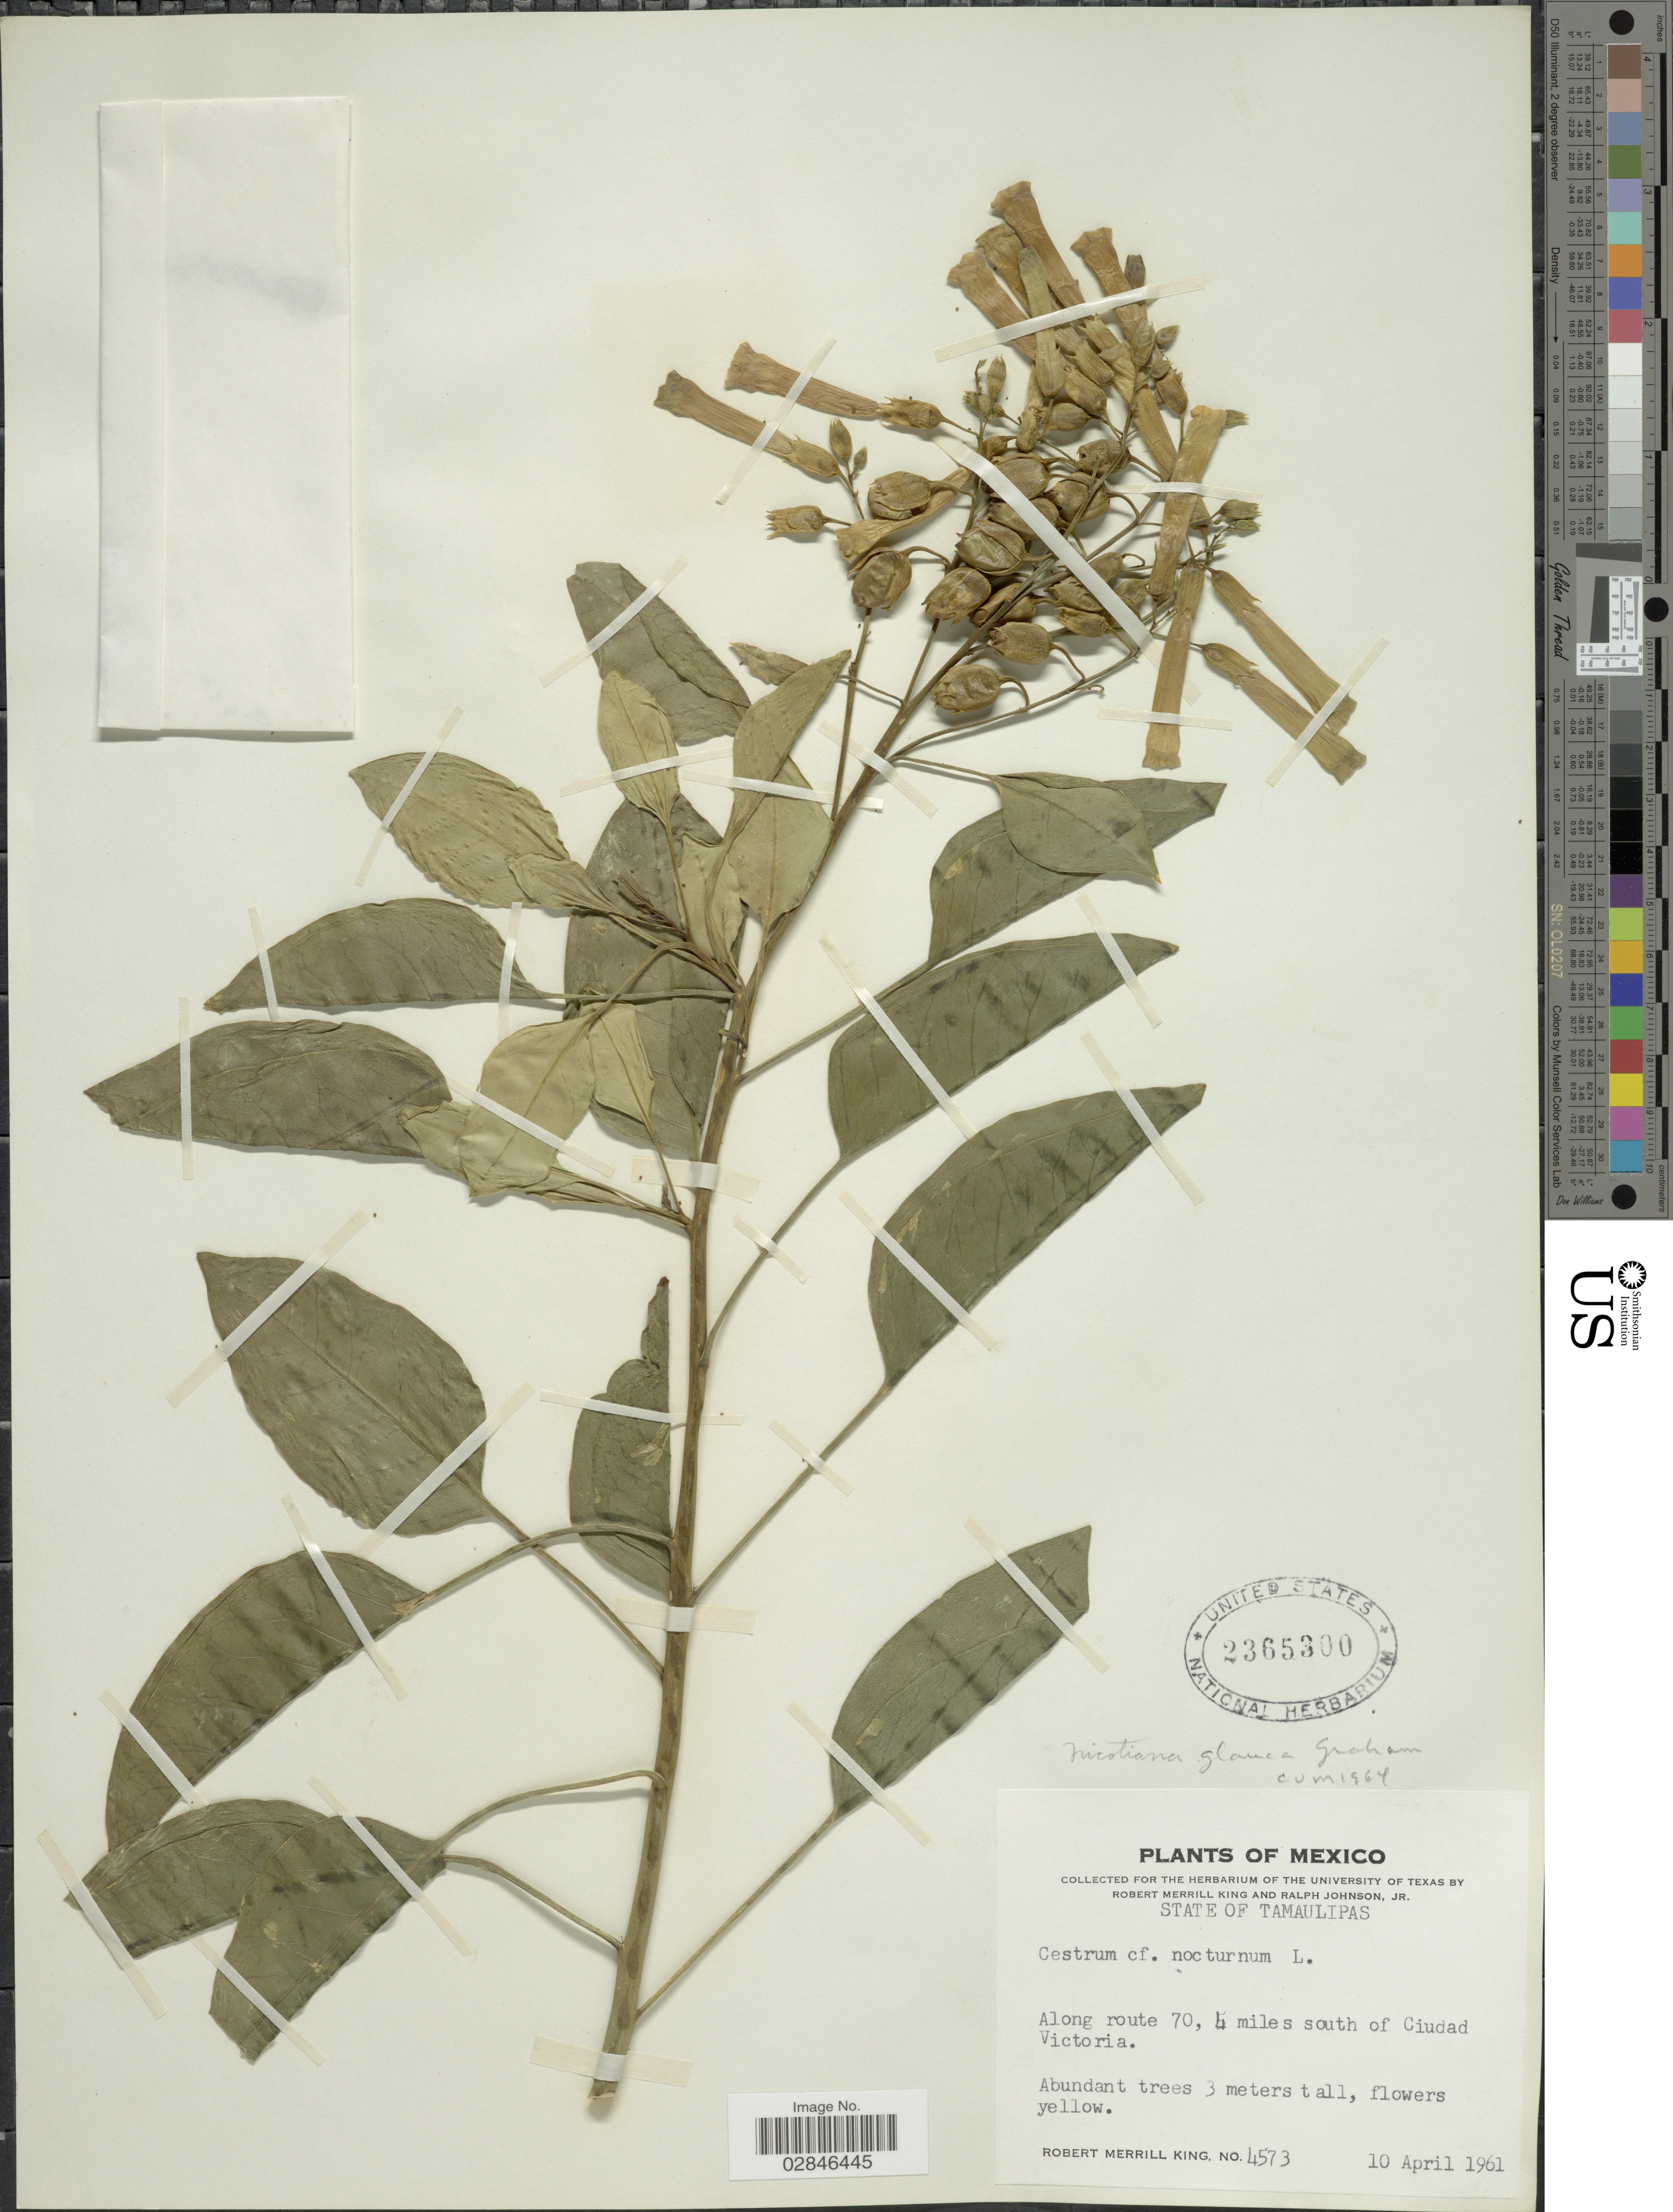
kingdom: Plantae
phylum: Tracheophyta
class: Magnoliopsida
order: Solanales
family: Solanaceae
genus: Nicotiana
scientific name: Nicotiana glauca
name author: Graham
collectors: R. M. King & R. Johnson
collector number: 4573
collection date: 1961-04-10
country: Mexico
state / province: Tamaulipas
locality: Along route 70, 4 miles south of Ciudad Victoria.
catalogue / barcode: US 2365300